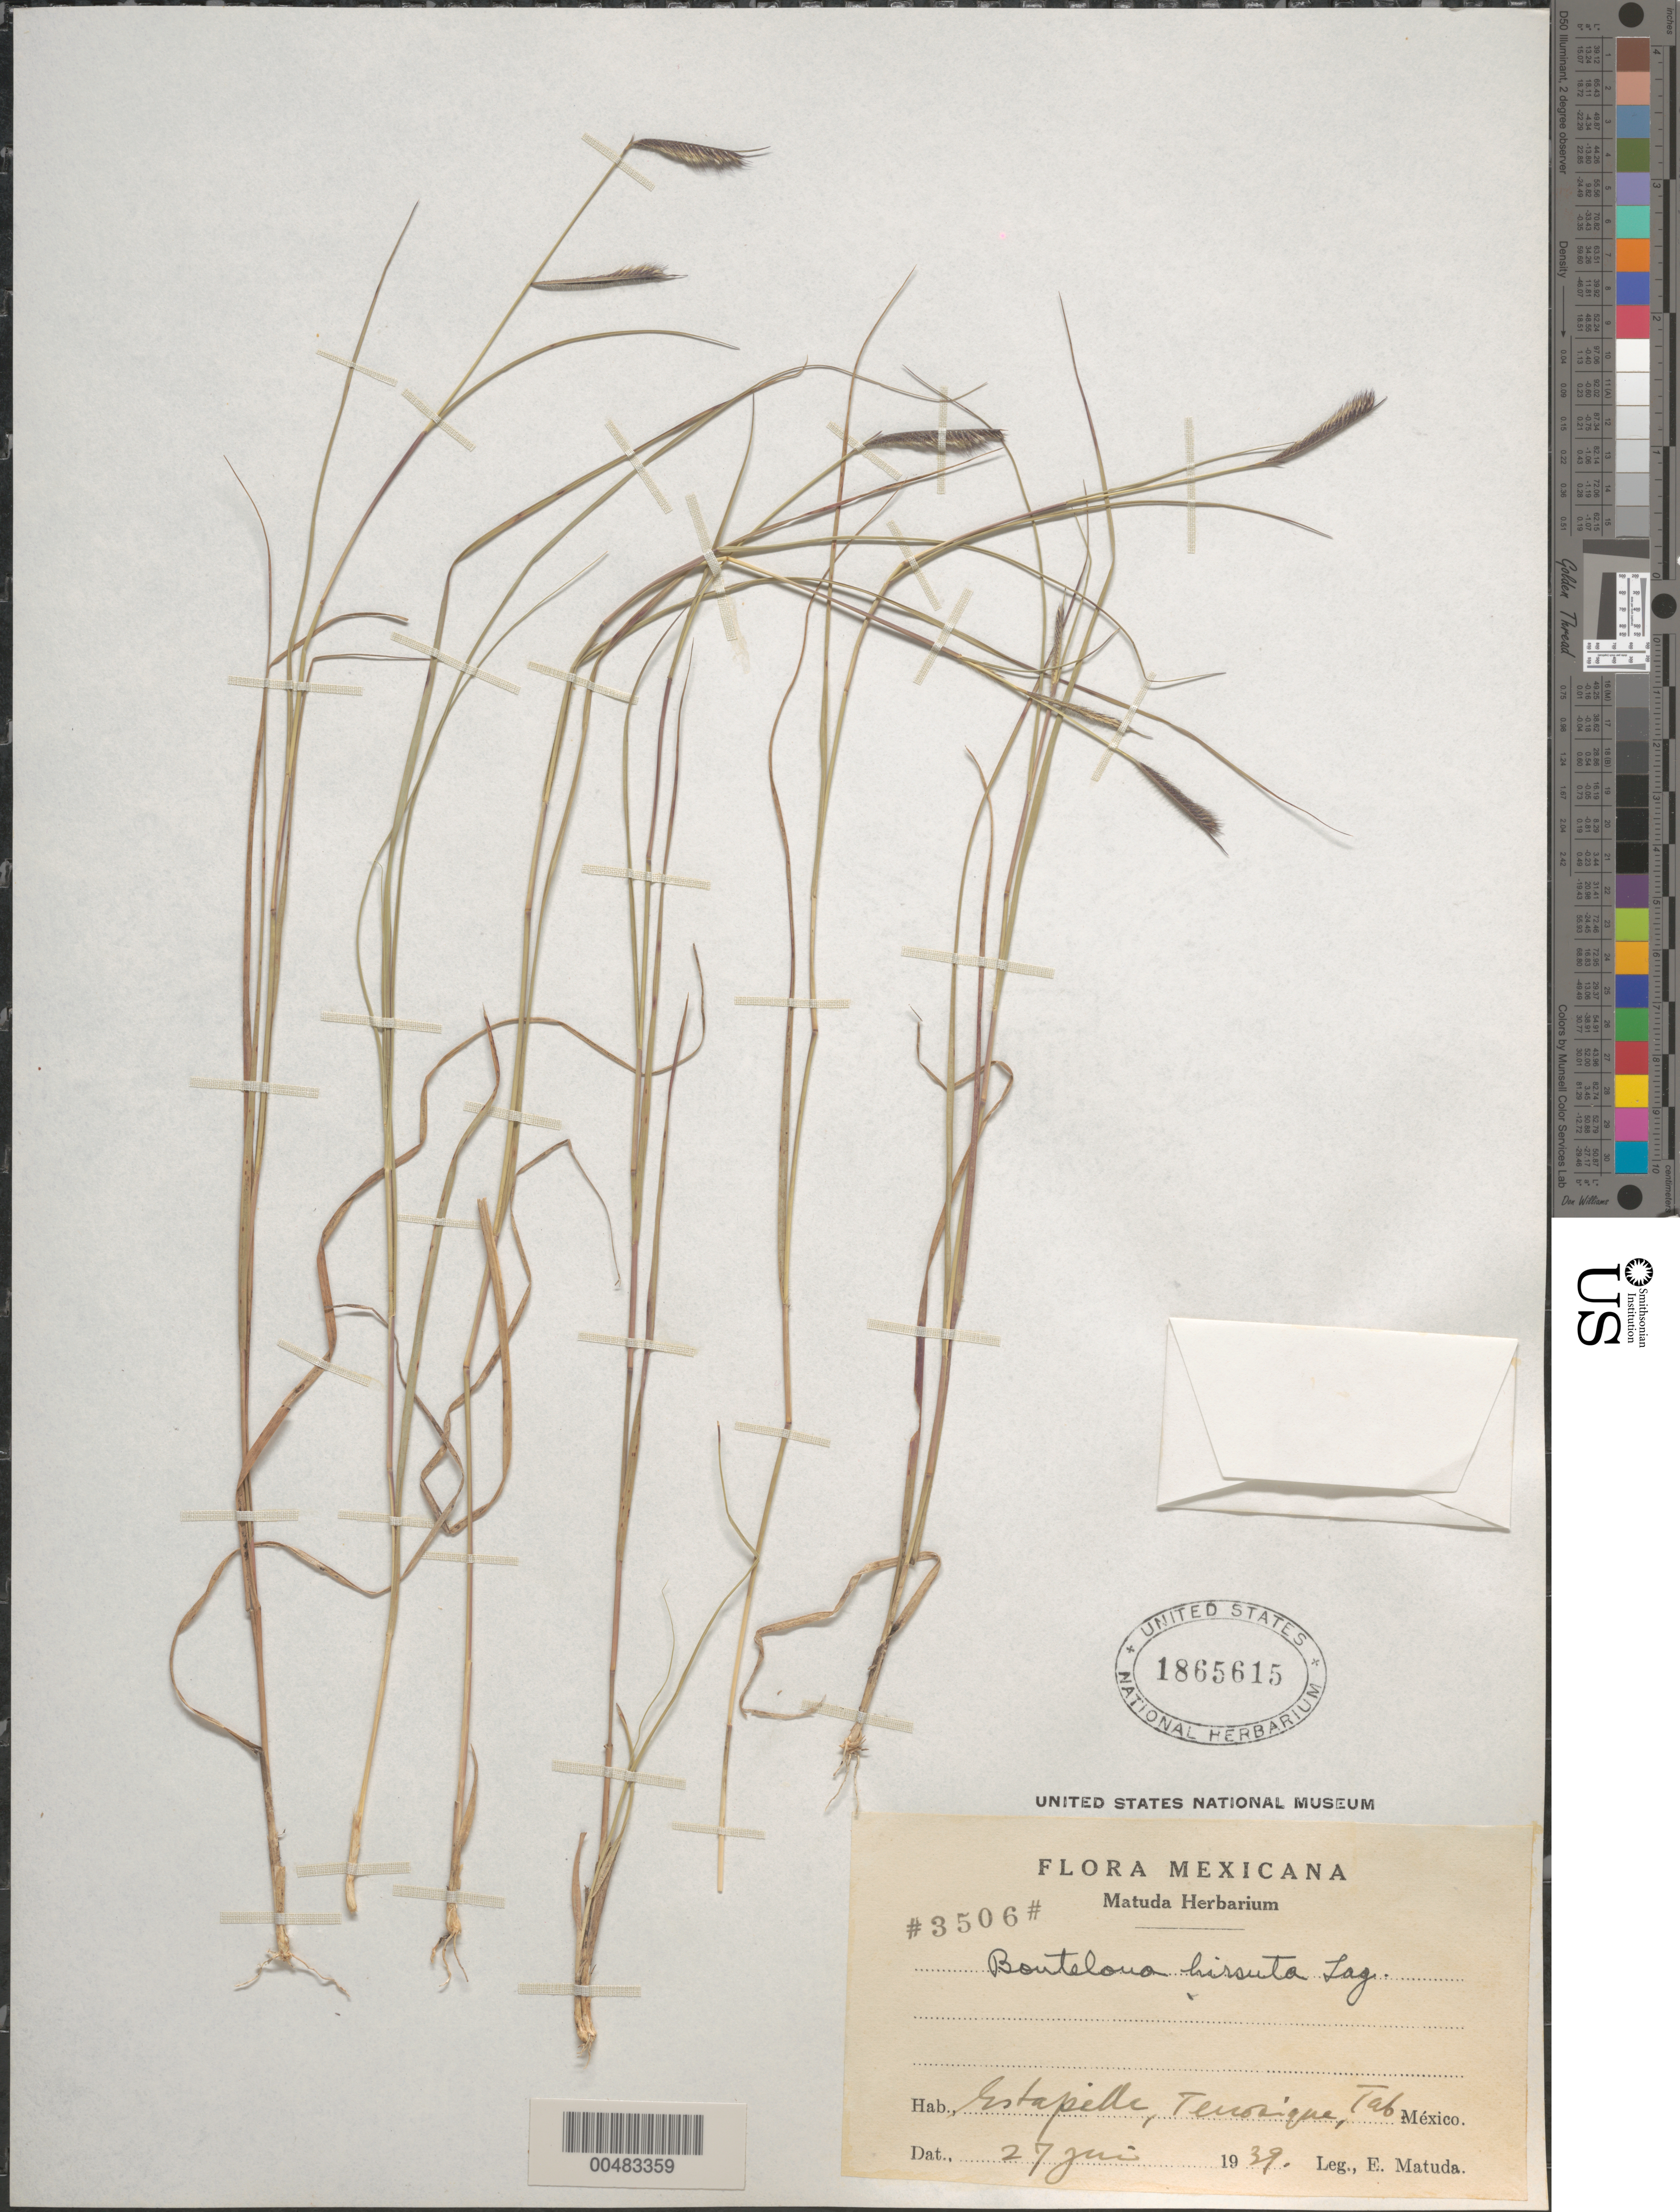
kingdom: Plantae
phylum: Tracheophyta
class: Liliopsida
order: Poales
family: Poaceae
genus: Bouteloua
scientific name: Bouteloua hirsuta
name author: Lag.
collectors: E. Matuda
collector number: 3506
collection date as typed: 27 Jun 1939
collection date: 1939-06-27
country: Mexico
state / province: Tabasco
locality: Estapilla, Tenosique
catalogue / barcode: US 1865615